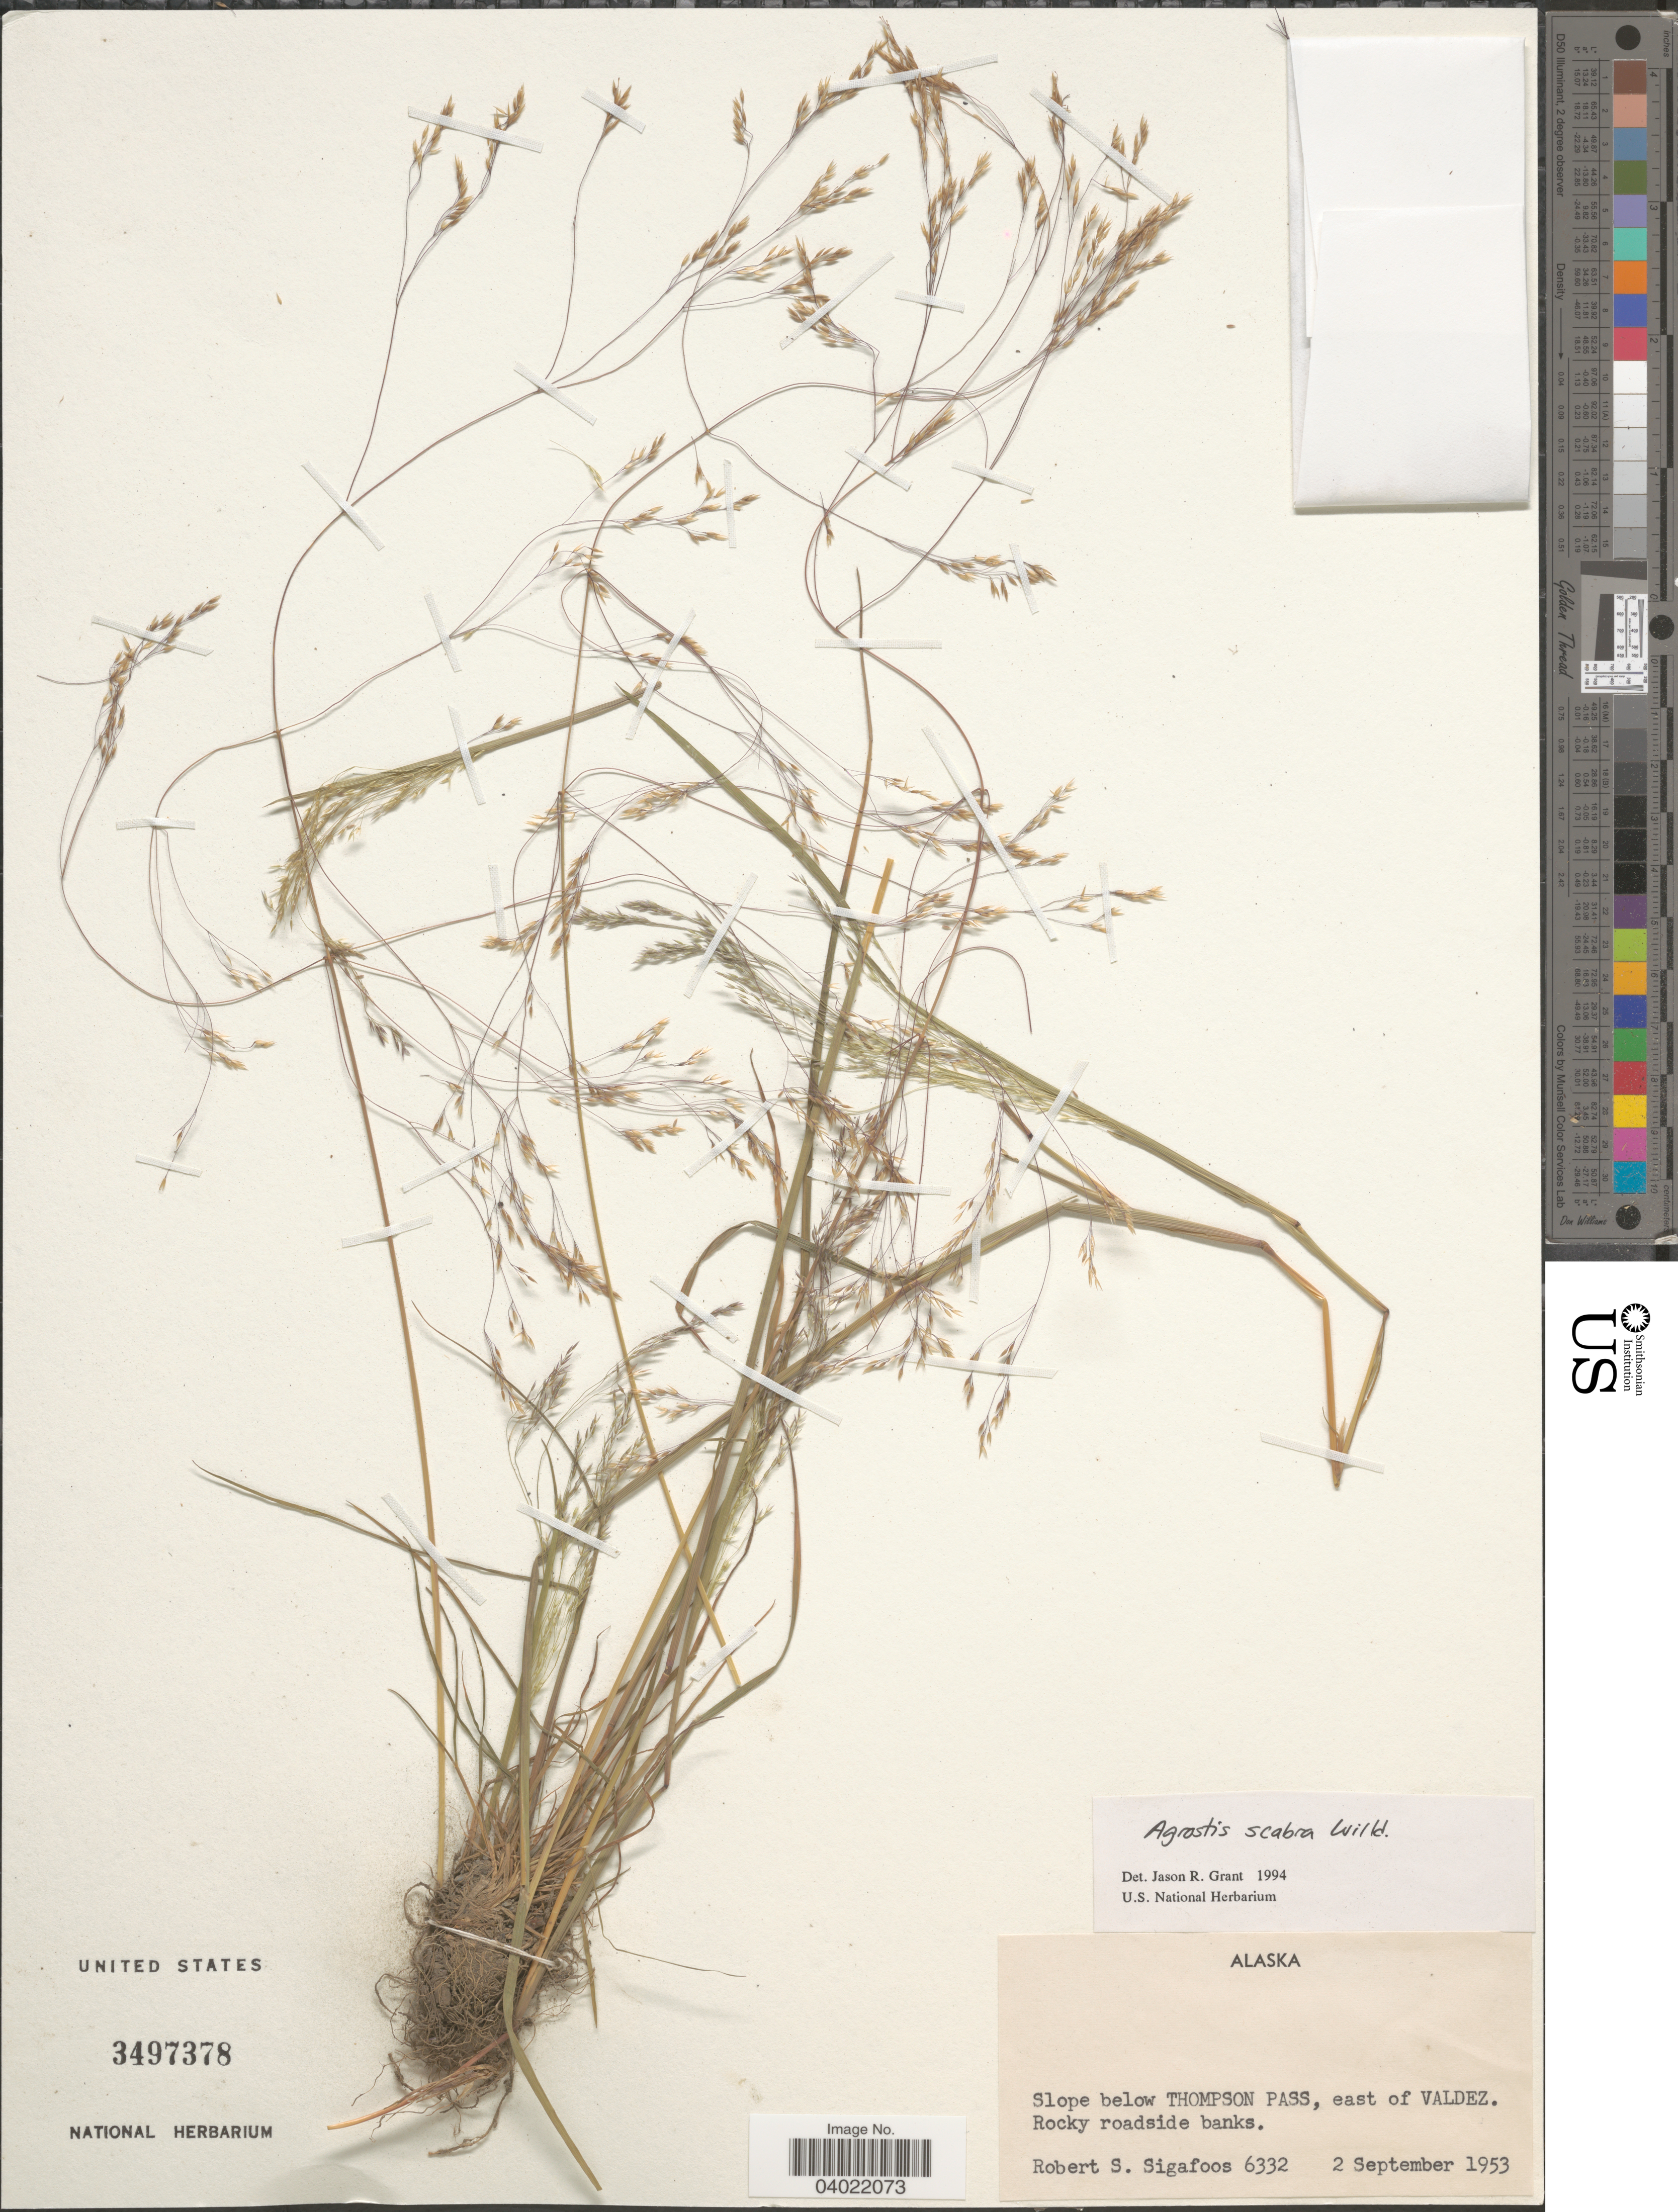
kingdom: Plantae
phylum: Tracheophyta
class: Liliopsida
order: Poales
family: Poaceae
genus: Agrostis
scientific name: Agrostis scabra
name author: Willd.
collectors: R. Sigafoos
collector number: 6332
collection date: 1953-09-02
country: United States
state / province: Alaska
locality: Slope below Thompson Pass, east of Valdez. Rocky roadside banks.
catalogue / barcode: US 3497378